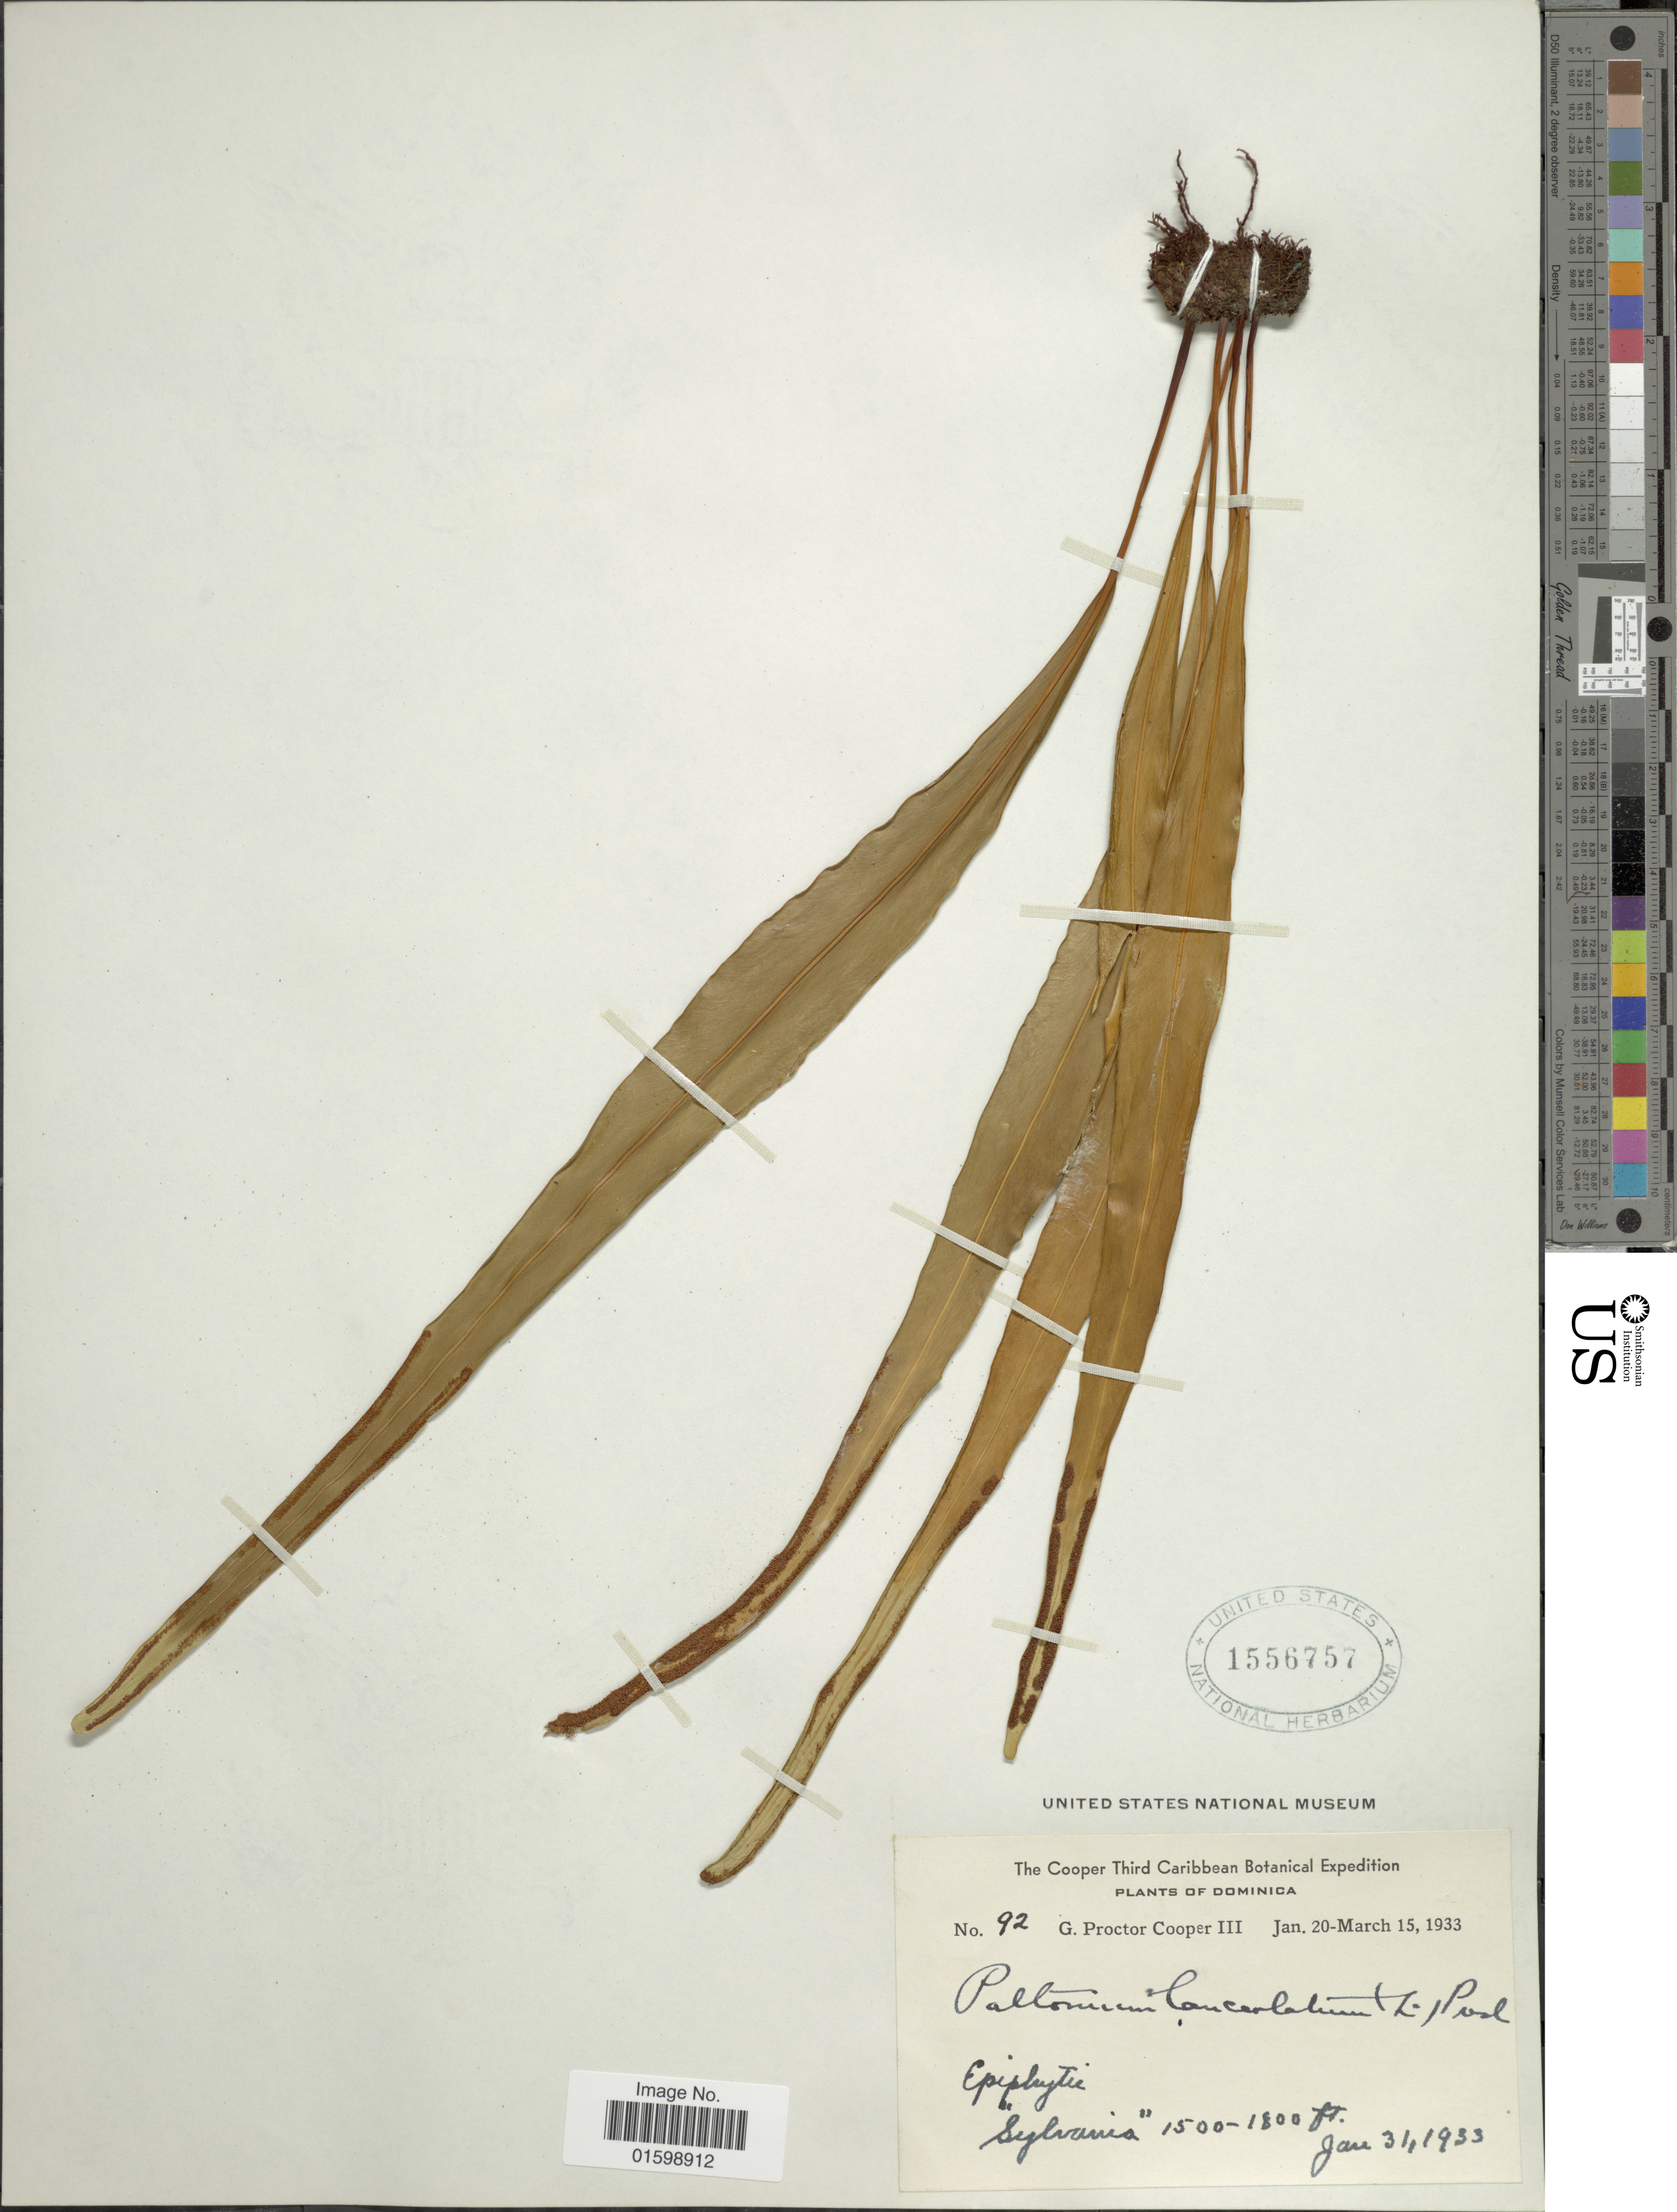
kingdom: Plantae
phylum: Tracheophyta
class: Polypodiopsida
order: Polypodiales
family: Polypodiaceae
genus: Pleopeltis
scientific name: Pleopeltis marginata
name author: A.R. Sm. & Tejero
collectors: G. Cooper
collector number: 92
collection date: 1933-01-20/1933-03-15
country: Dominica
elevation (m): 457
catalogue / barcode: US 1556757